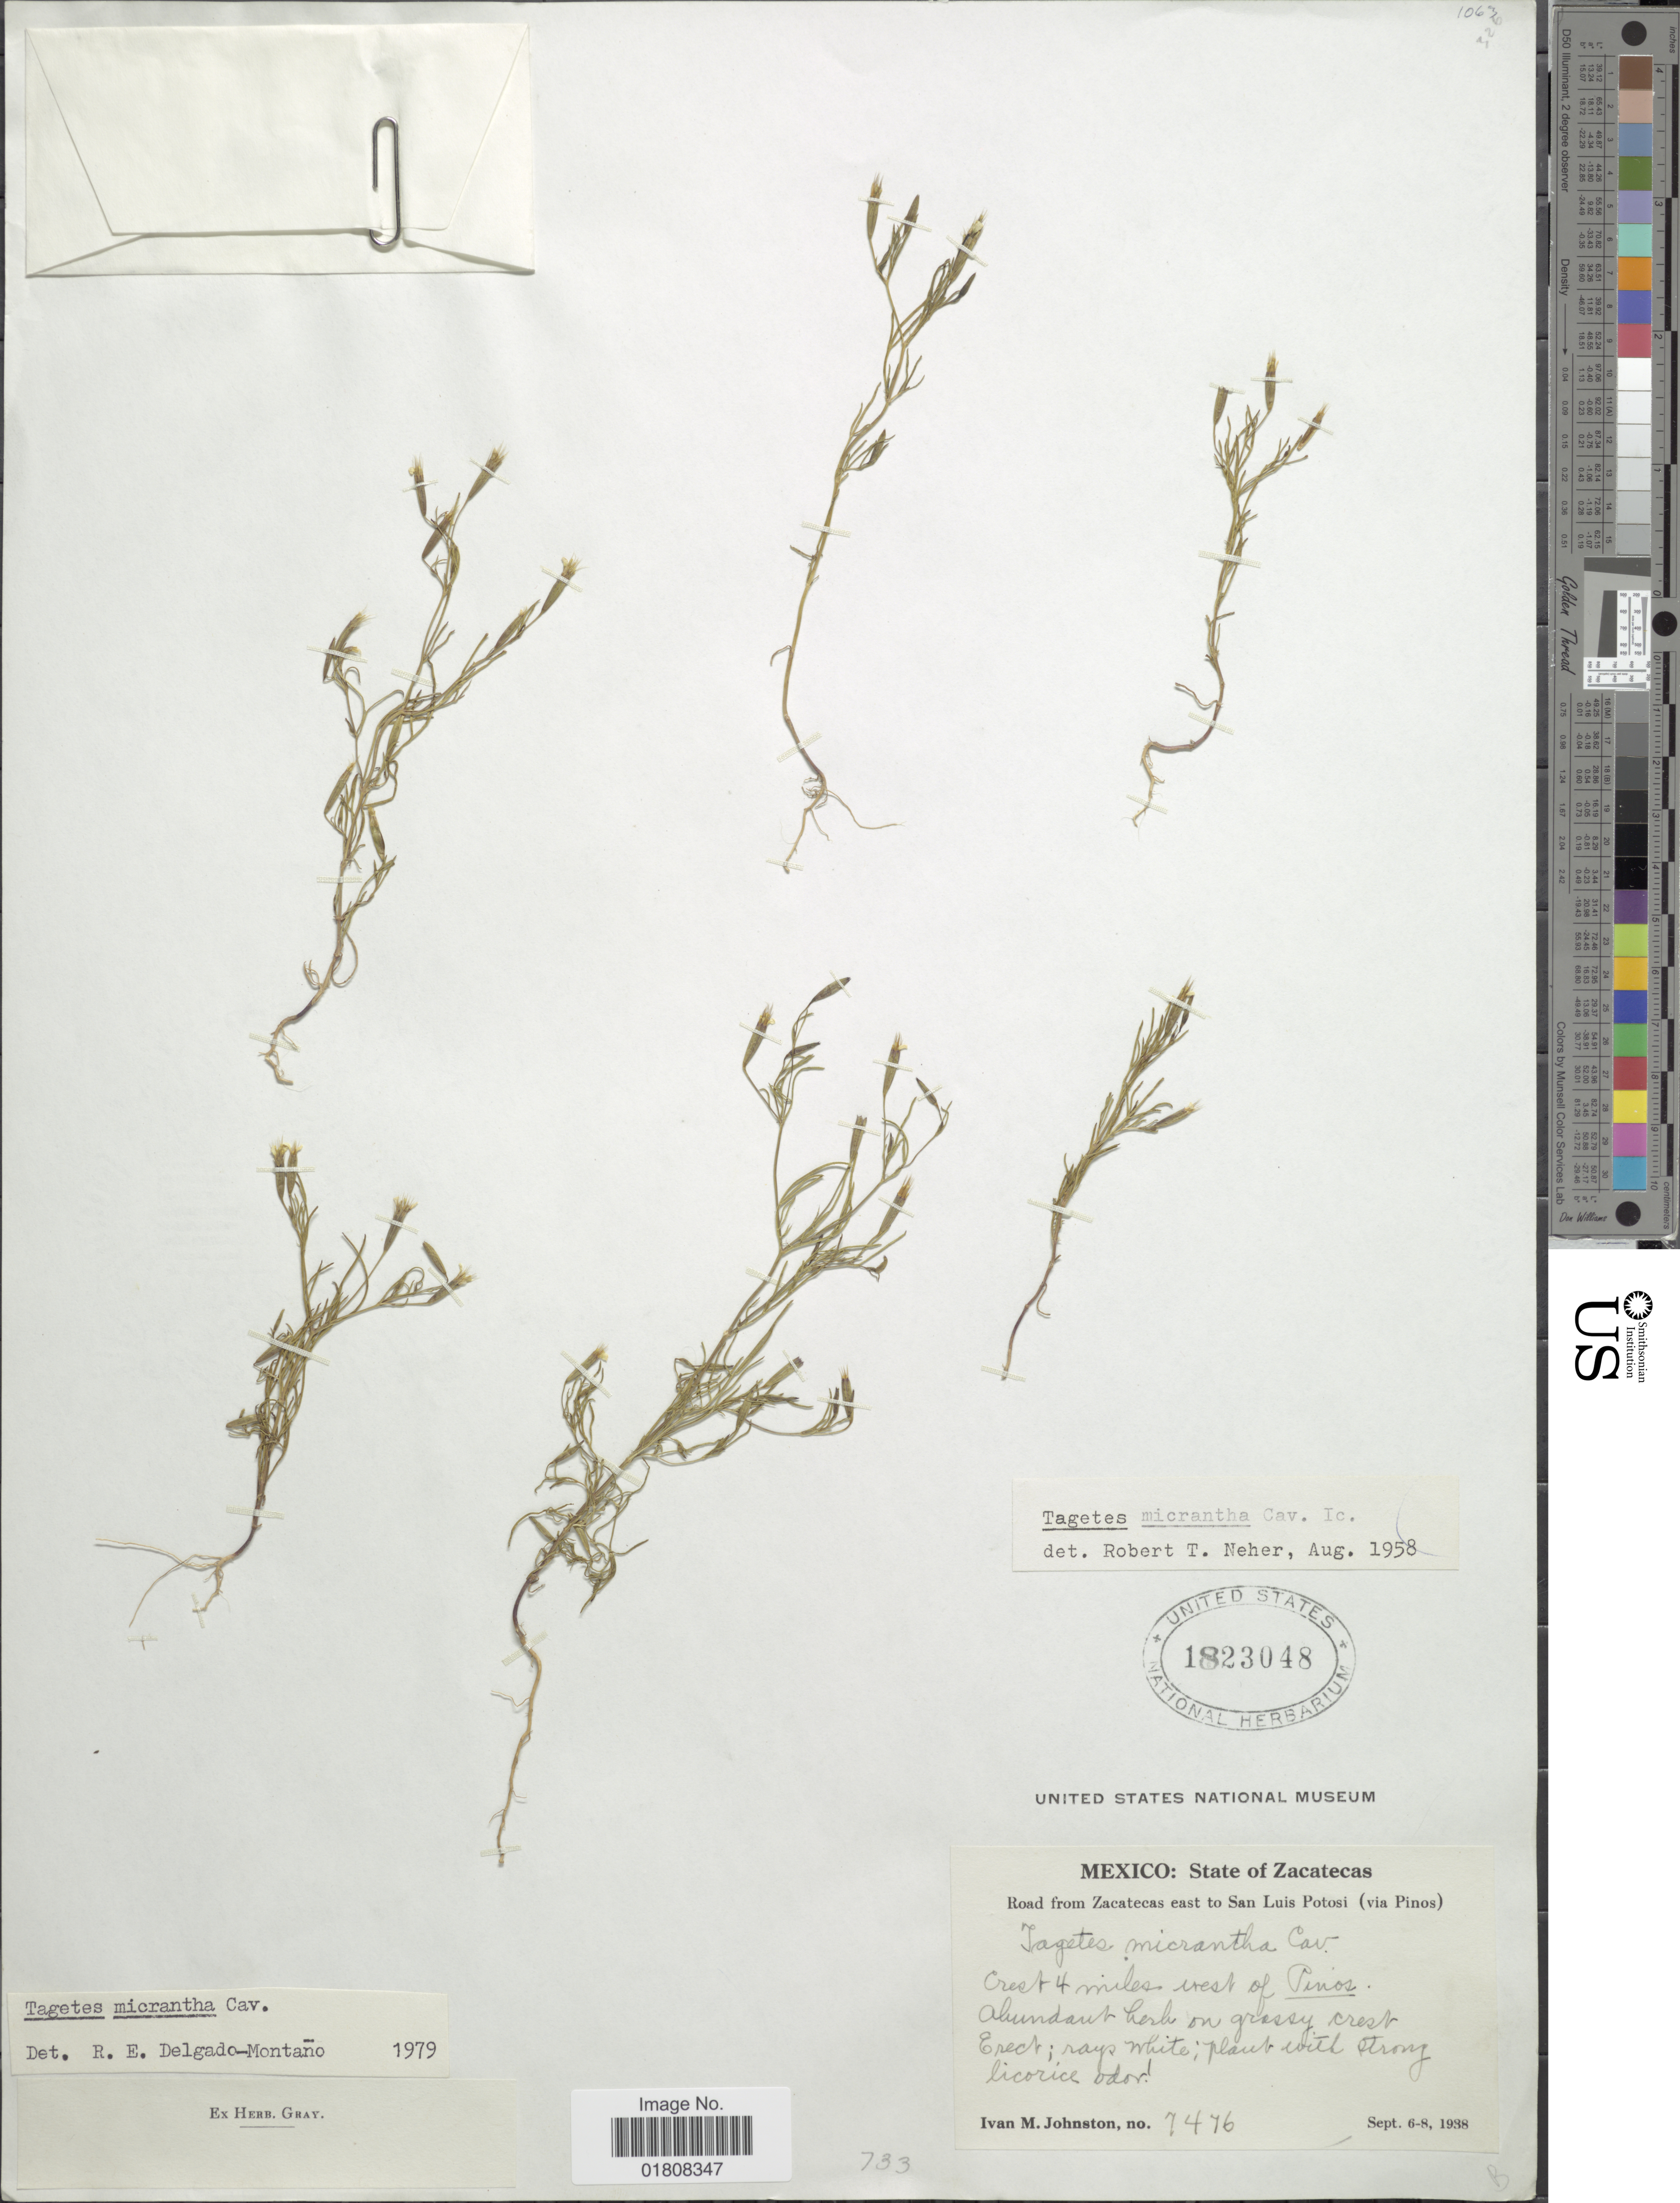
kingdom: Plantae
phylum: Tracheophyta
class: Magnoliopsida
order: Asterales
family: Asteraceae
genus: Tagetes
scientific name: Tagetes micrantha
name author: Cav.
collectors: I.M. Johnston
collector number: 7476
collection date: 1938-09-06/1938-09-08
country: Mexico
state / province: Zacatecas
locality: Road from Zacatecas east to San Luis Potosi (via Pinos), Crest 4 miles west of Pinos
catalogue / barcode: US 1823048